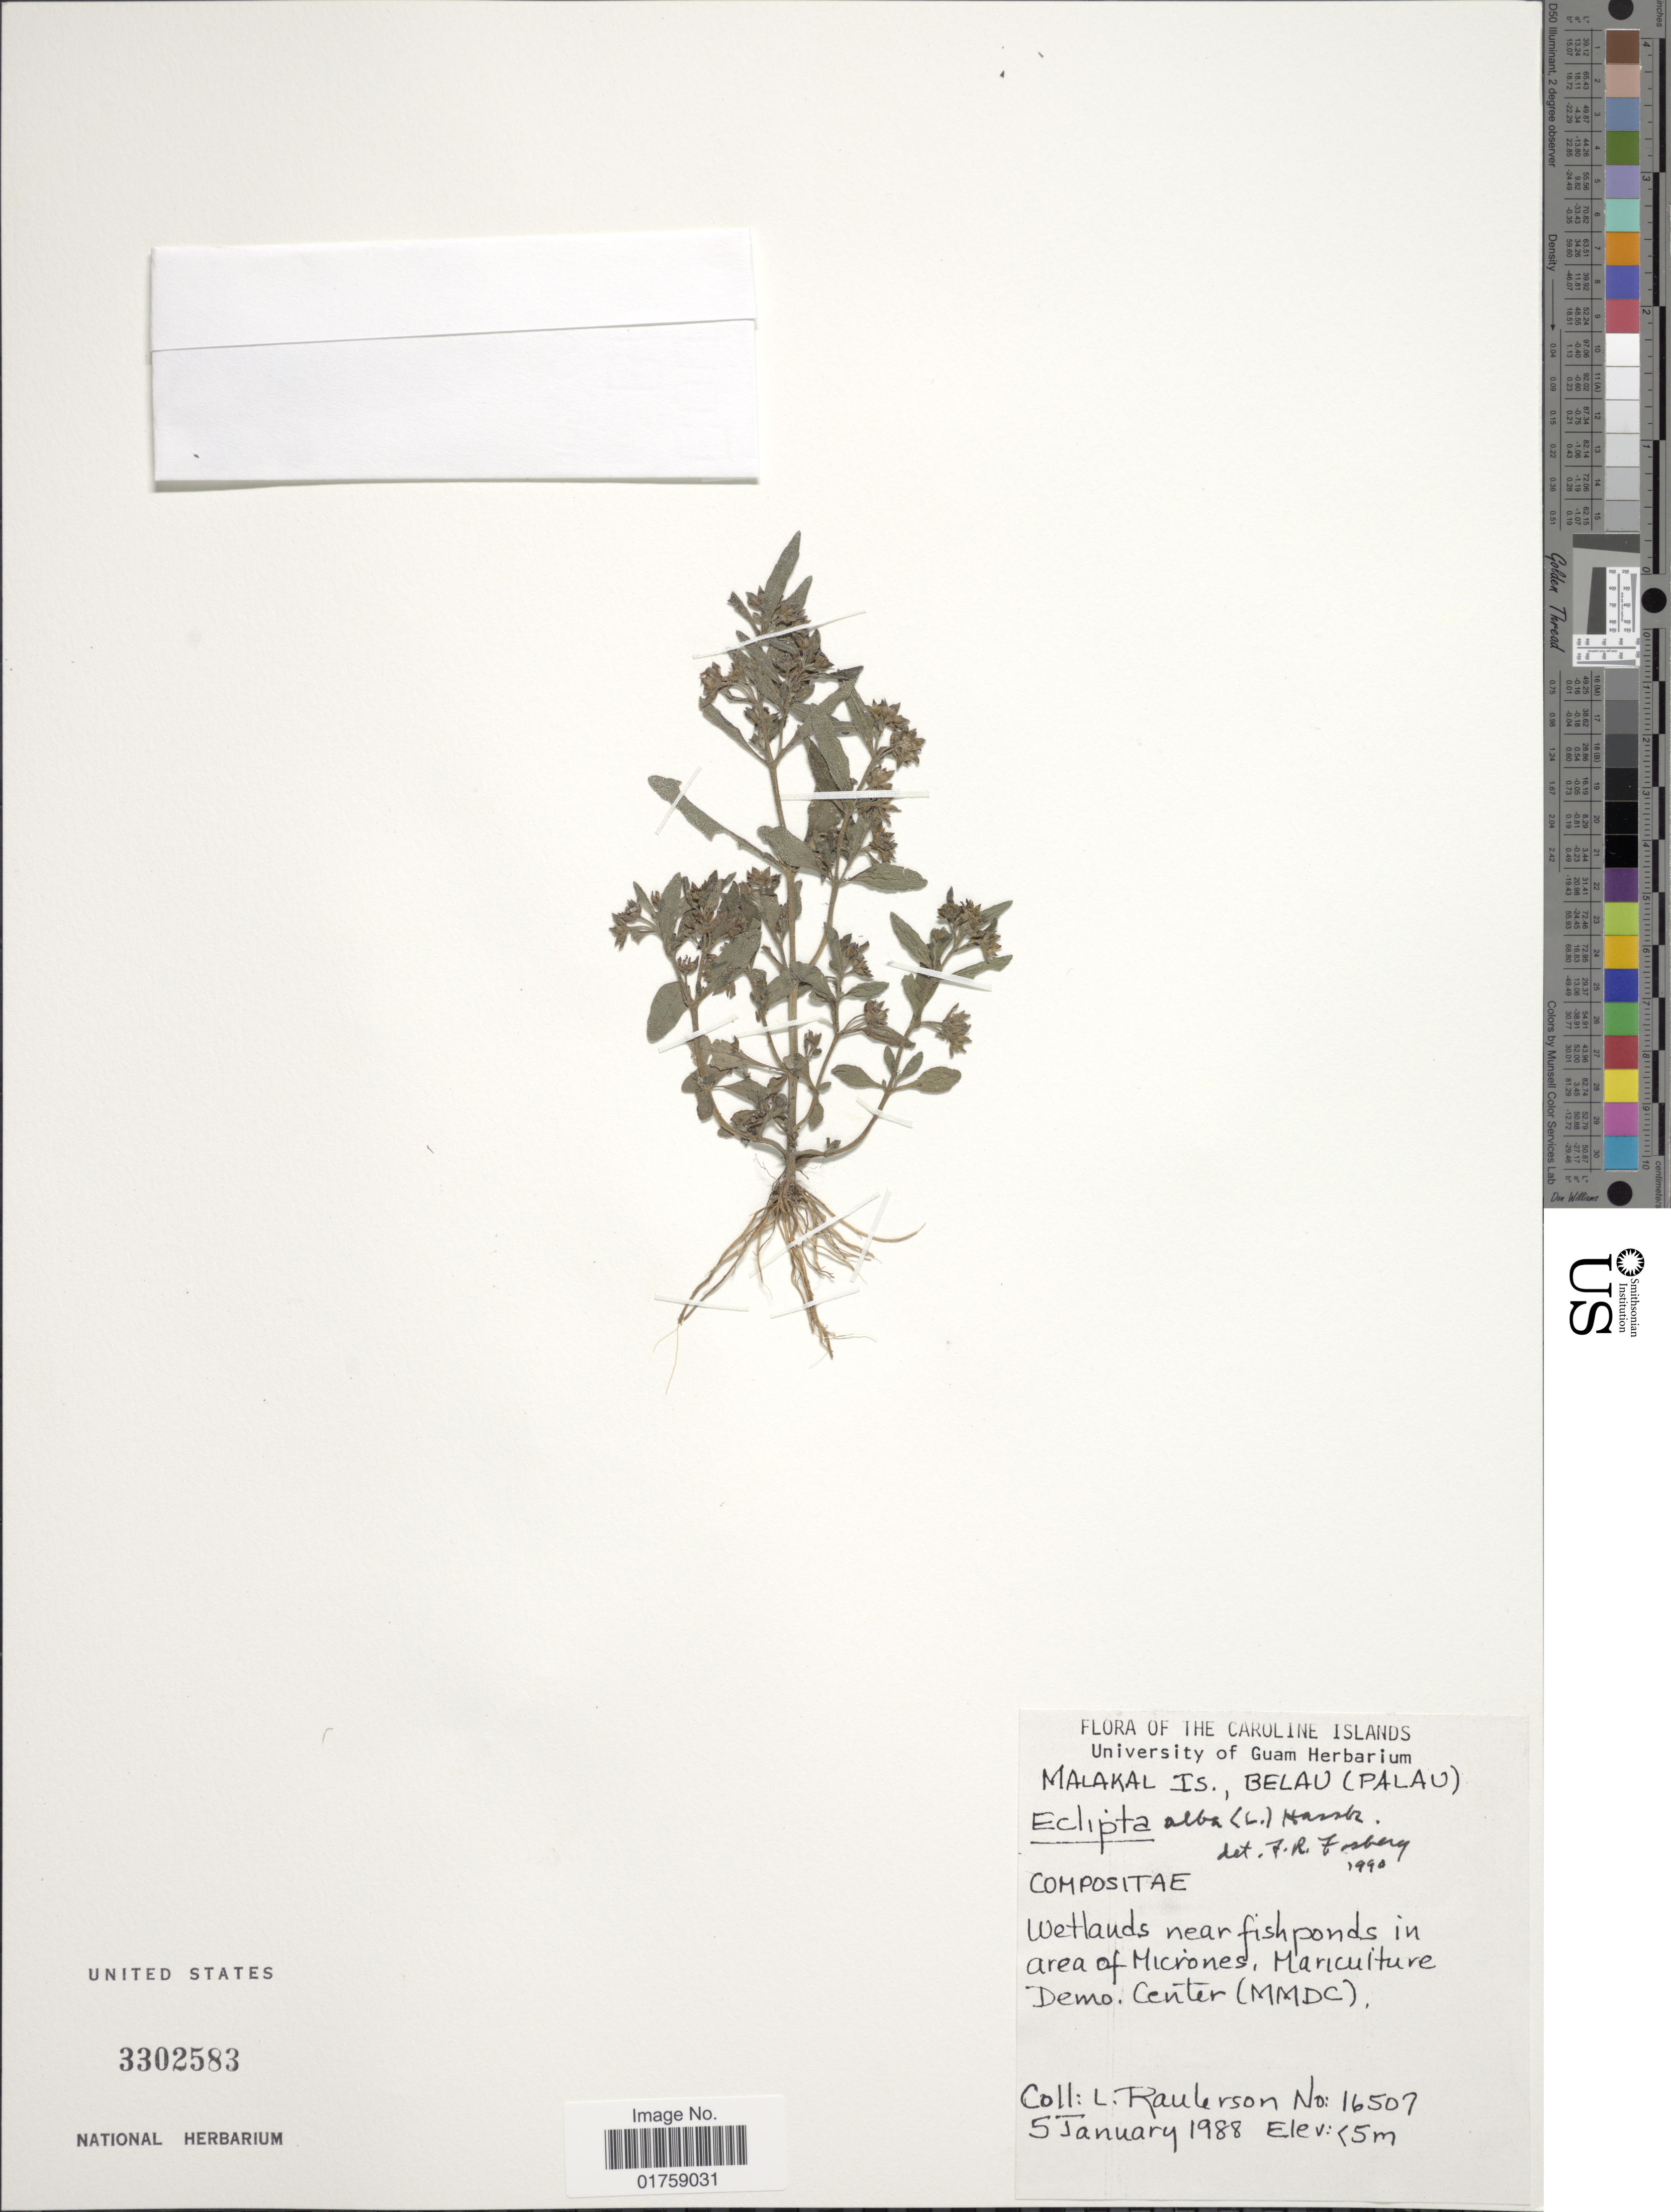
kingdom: Plantae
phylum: Tracheophyta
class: Magnoliopsida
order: Asterales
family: Asteraceae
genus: Eclipta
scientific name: Eclipta alba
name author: (L.) Hassk.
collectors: L. Raulerson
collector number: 16507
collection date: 1988-01-05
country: Palau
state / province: Koror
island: Ngemelachel [Malakal]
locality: Malakal Is., Belau (Palau). Wetlands near fishponds in area of Micrones, Mariculture Demo. Center(MMDC)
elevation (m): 5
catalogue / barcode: US 3302583